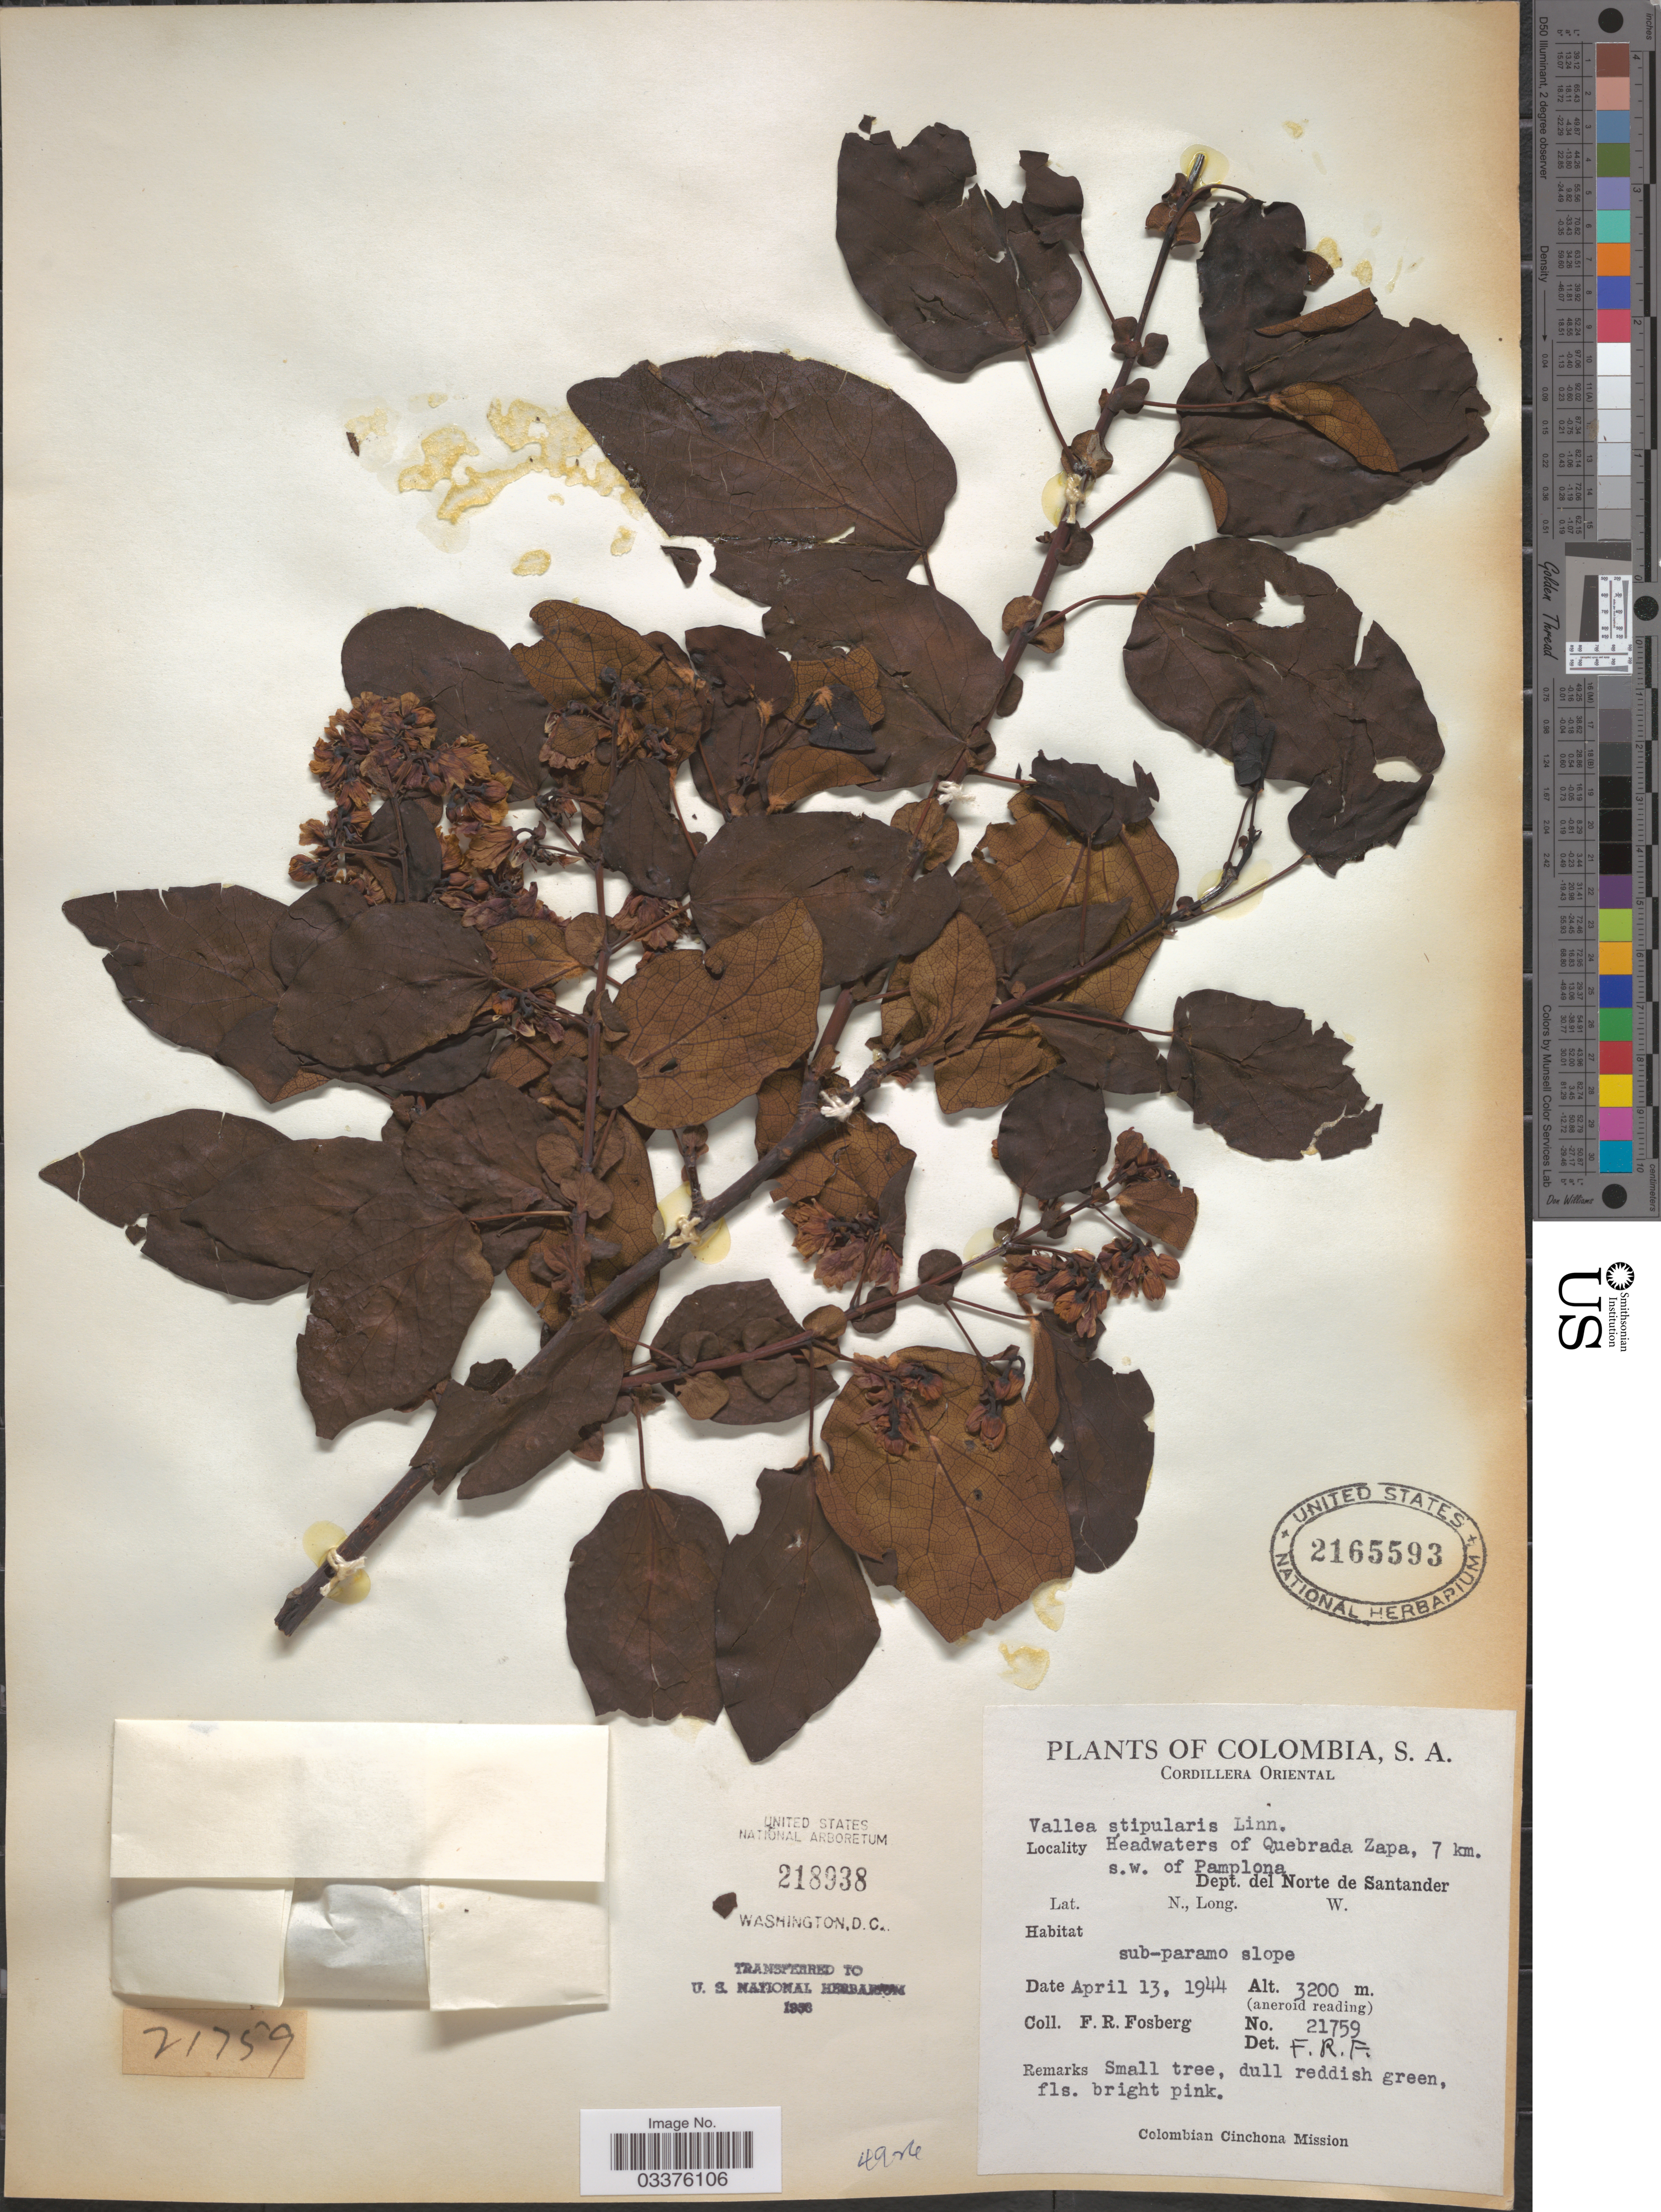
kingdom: Plantae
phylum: Tracheophyta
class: Magnoliopsida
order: Oxalidales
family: Elaeocarpaceae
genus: Vallea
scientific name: Vallea stipularis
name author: L. f.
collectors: F. R. Fosberg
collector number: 21759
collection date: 1944-04-13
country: Colombia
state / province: Norte de Santander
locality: Cordillera Oriental, Headwaters of Quebrada Zapa, 7 km. s.w. of Pamplona, Dept. del Norte de Santander.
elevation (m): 3200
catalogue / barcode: US 2165593